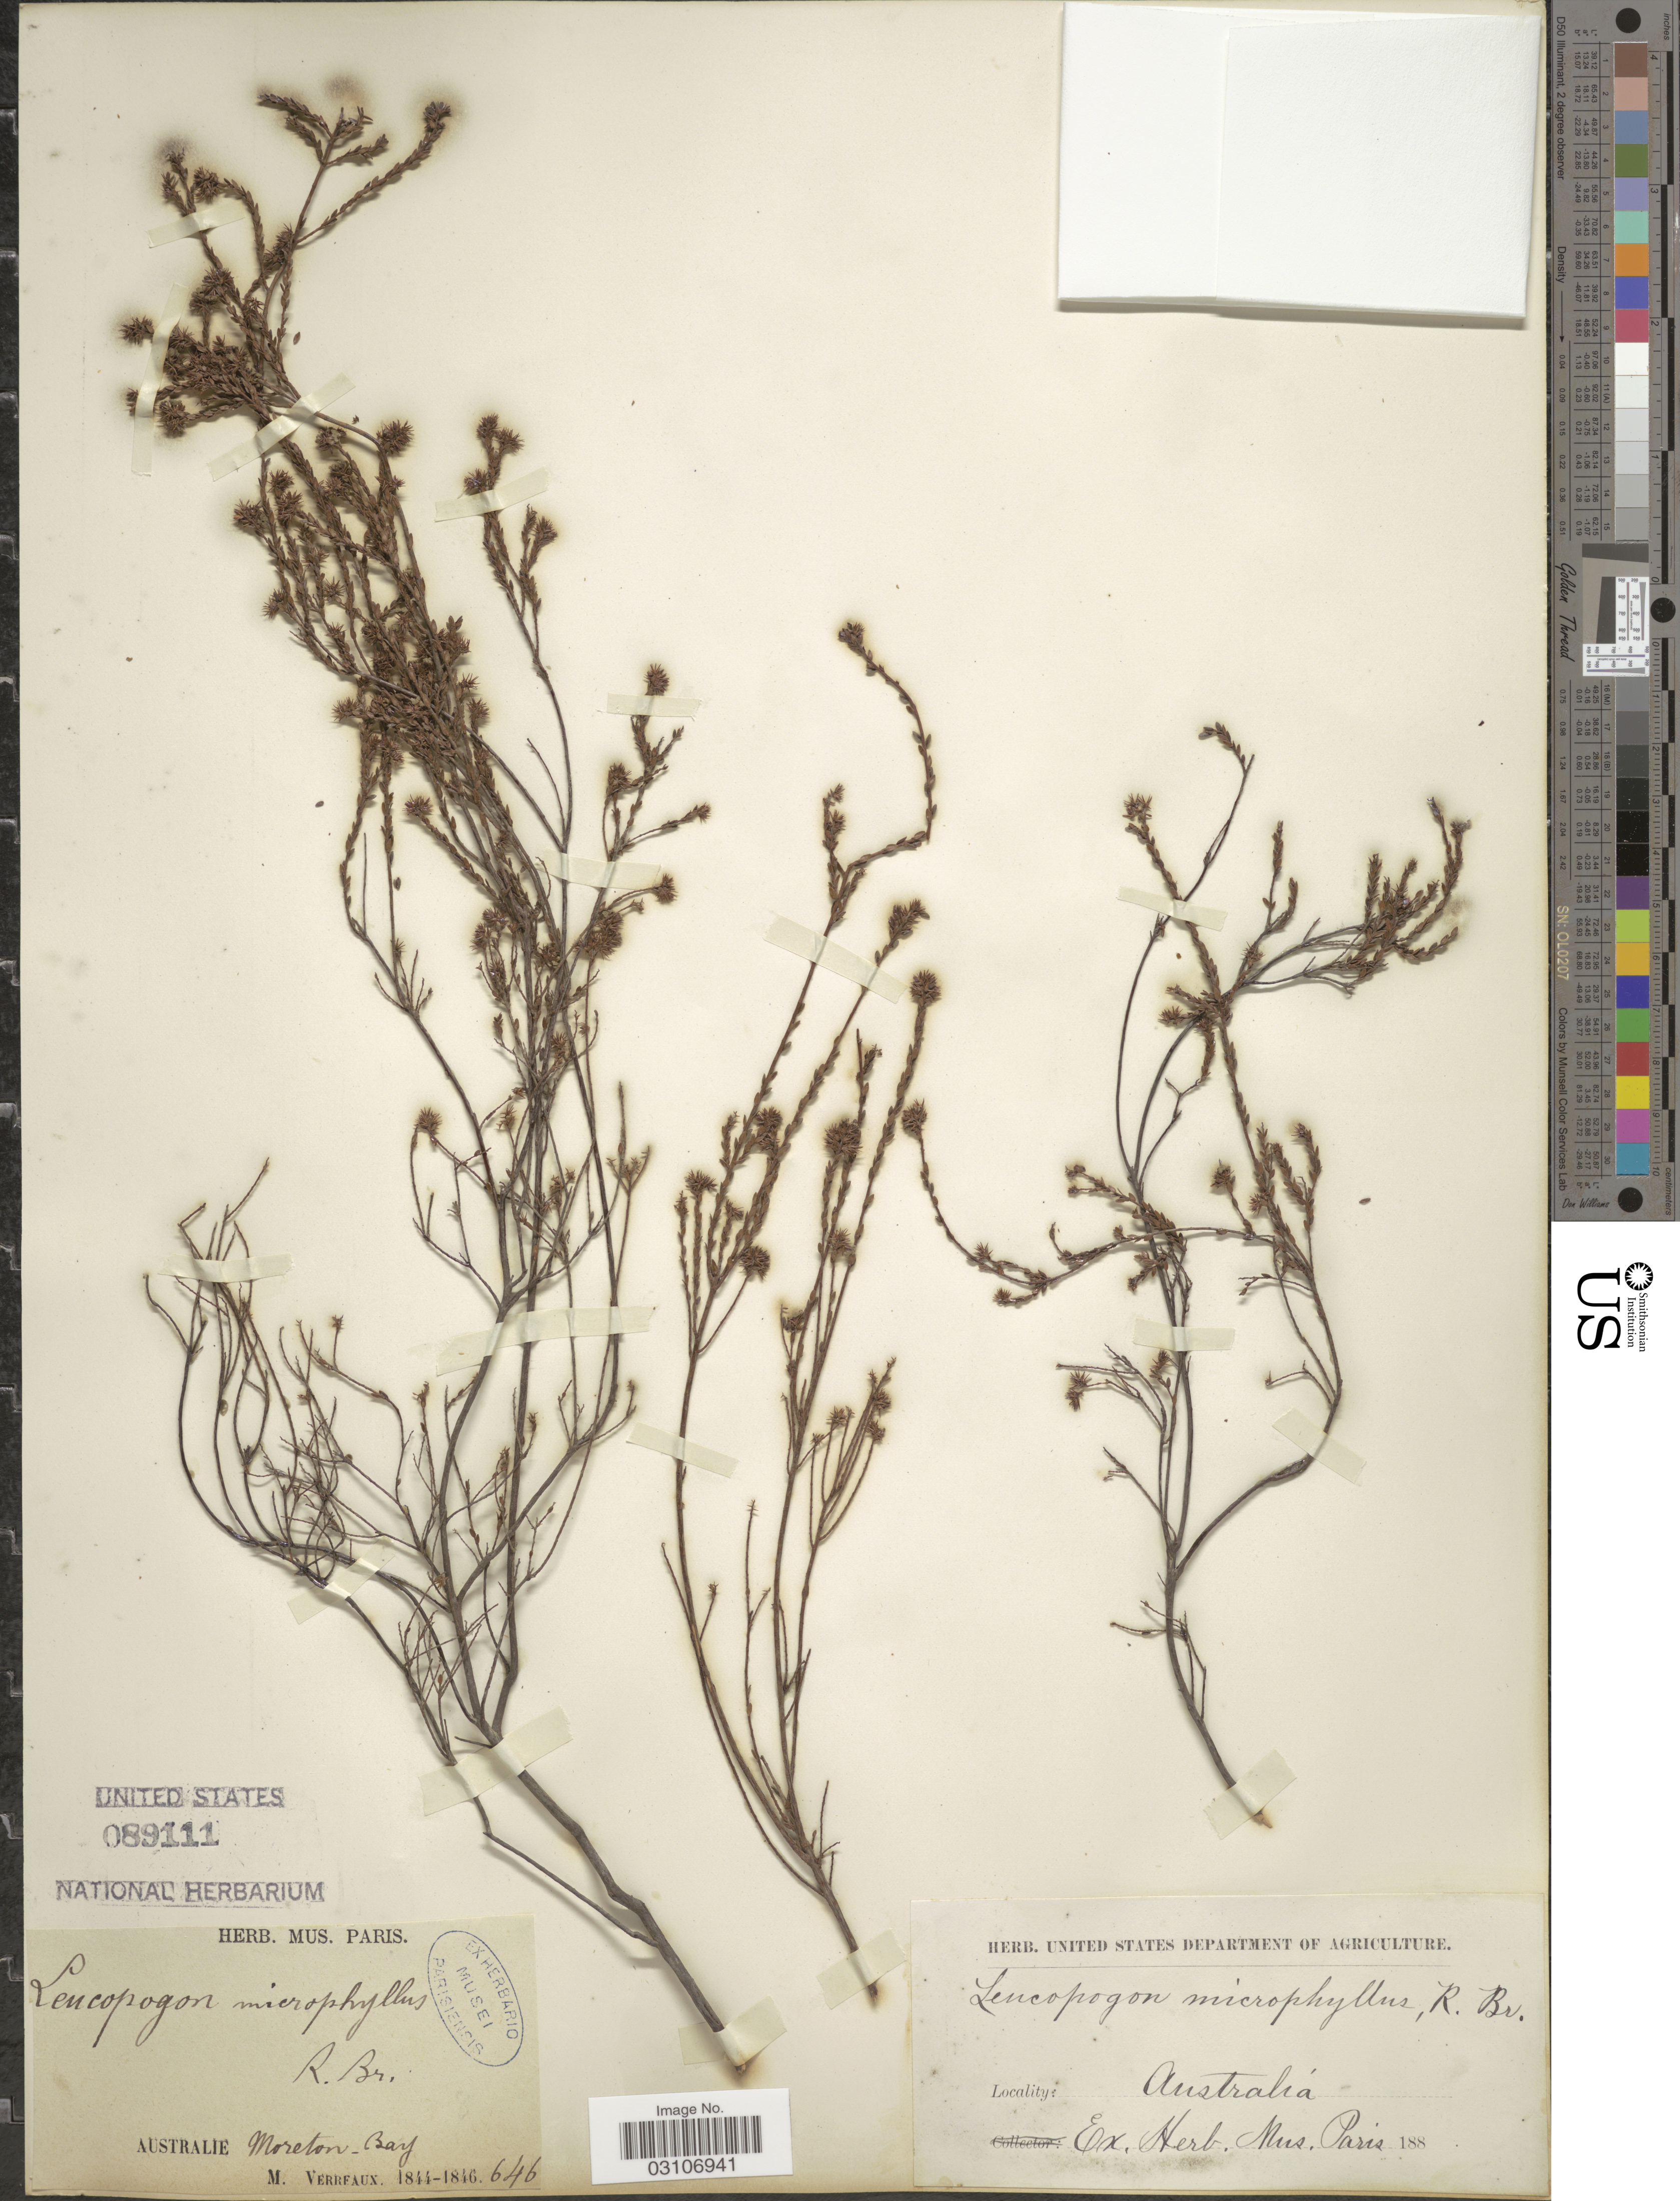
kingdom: Plantae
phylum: Tracheophyta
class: Magnoliopsida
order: Ericales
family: Ericaceae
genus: Leucopogon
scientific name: Leucopogon microphyllus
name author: R. Br.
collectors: M. Verrfaux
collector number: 646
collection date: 1844/1846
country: Australia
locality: Moreton - Bay.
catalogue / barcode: US 89111